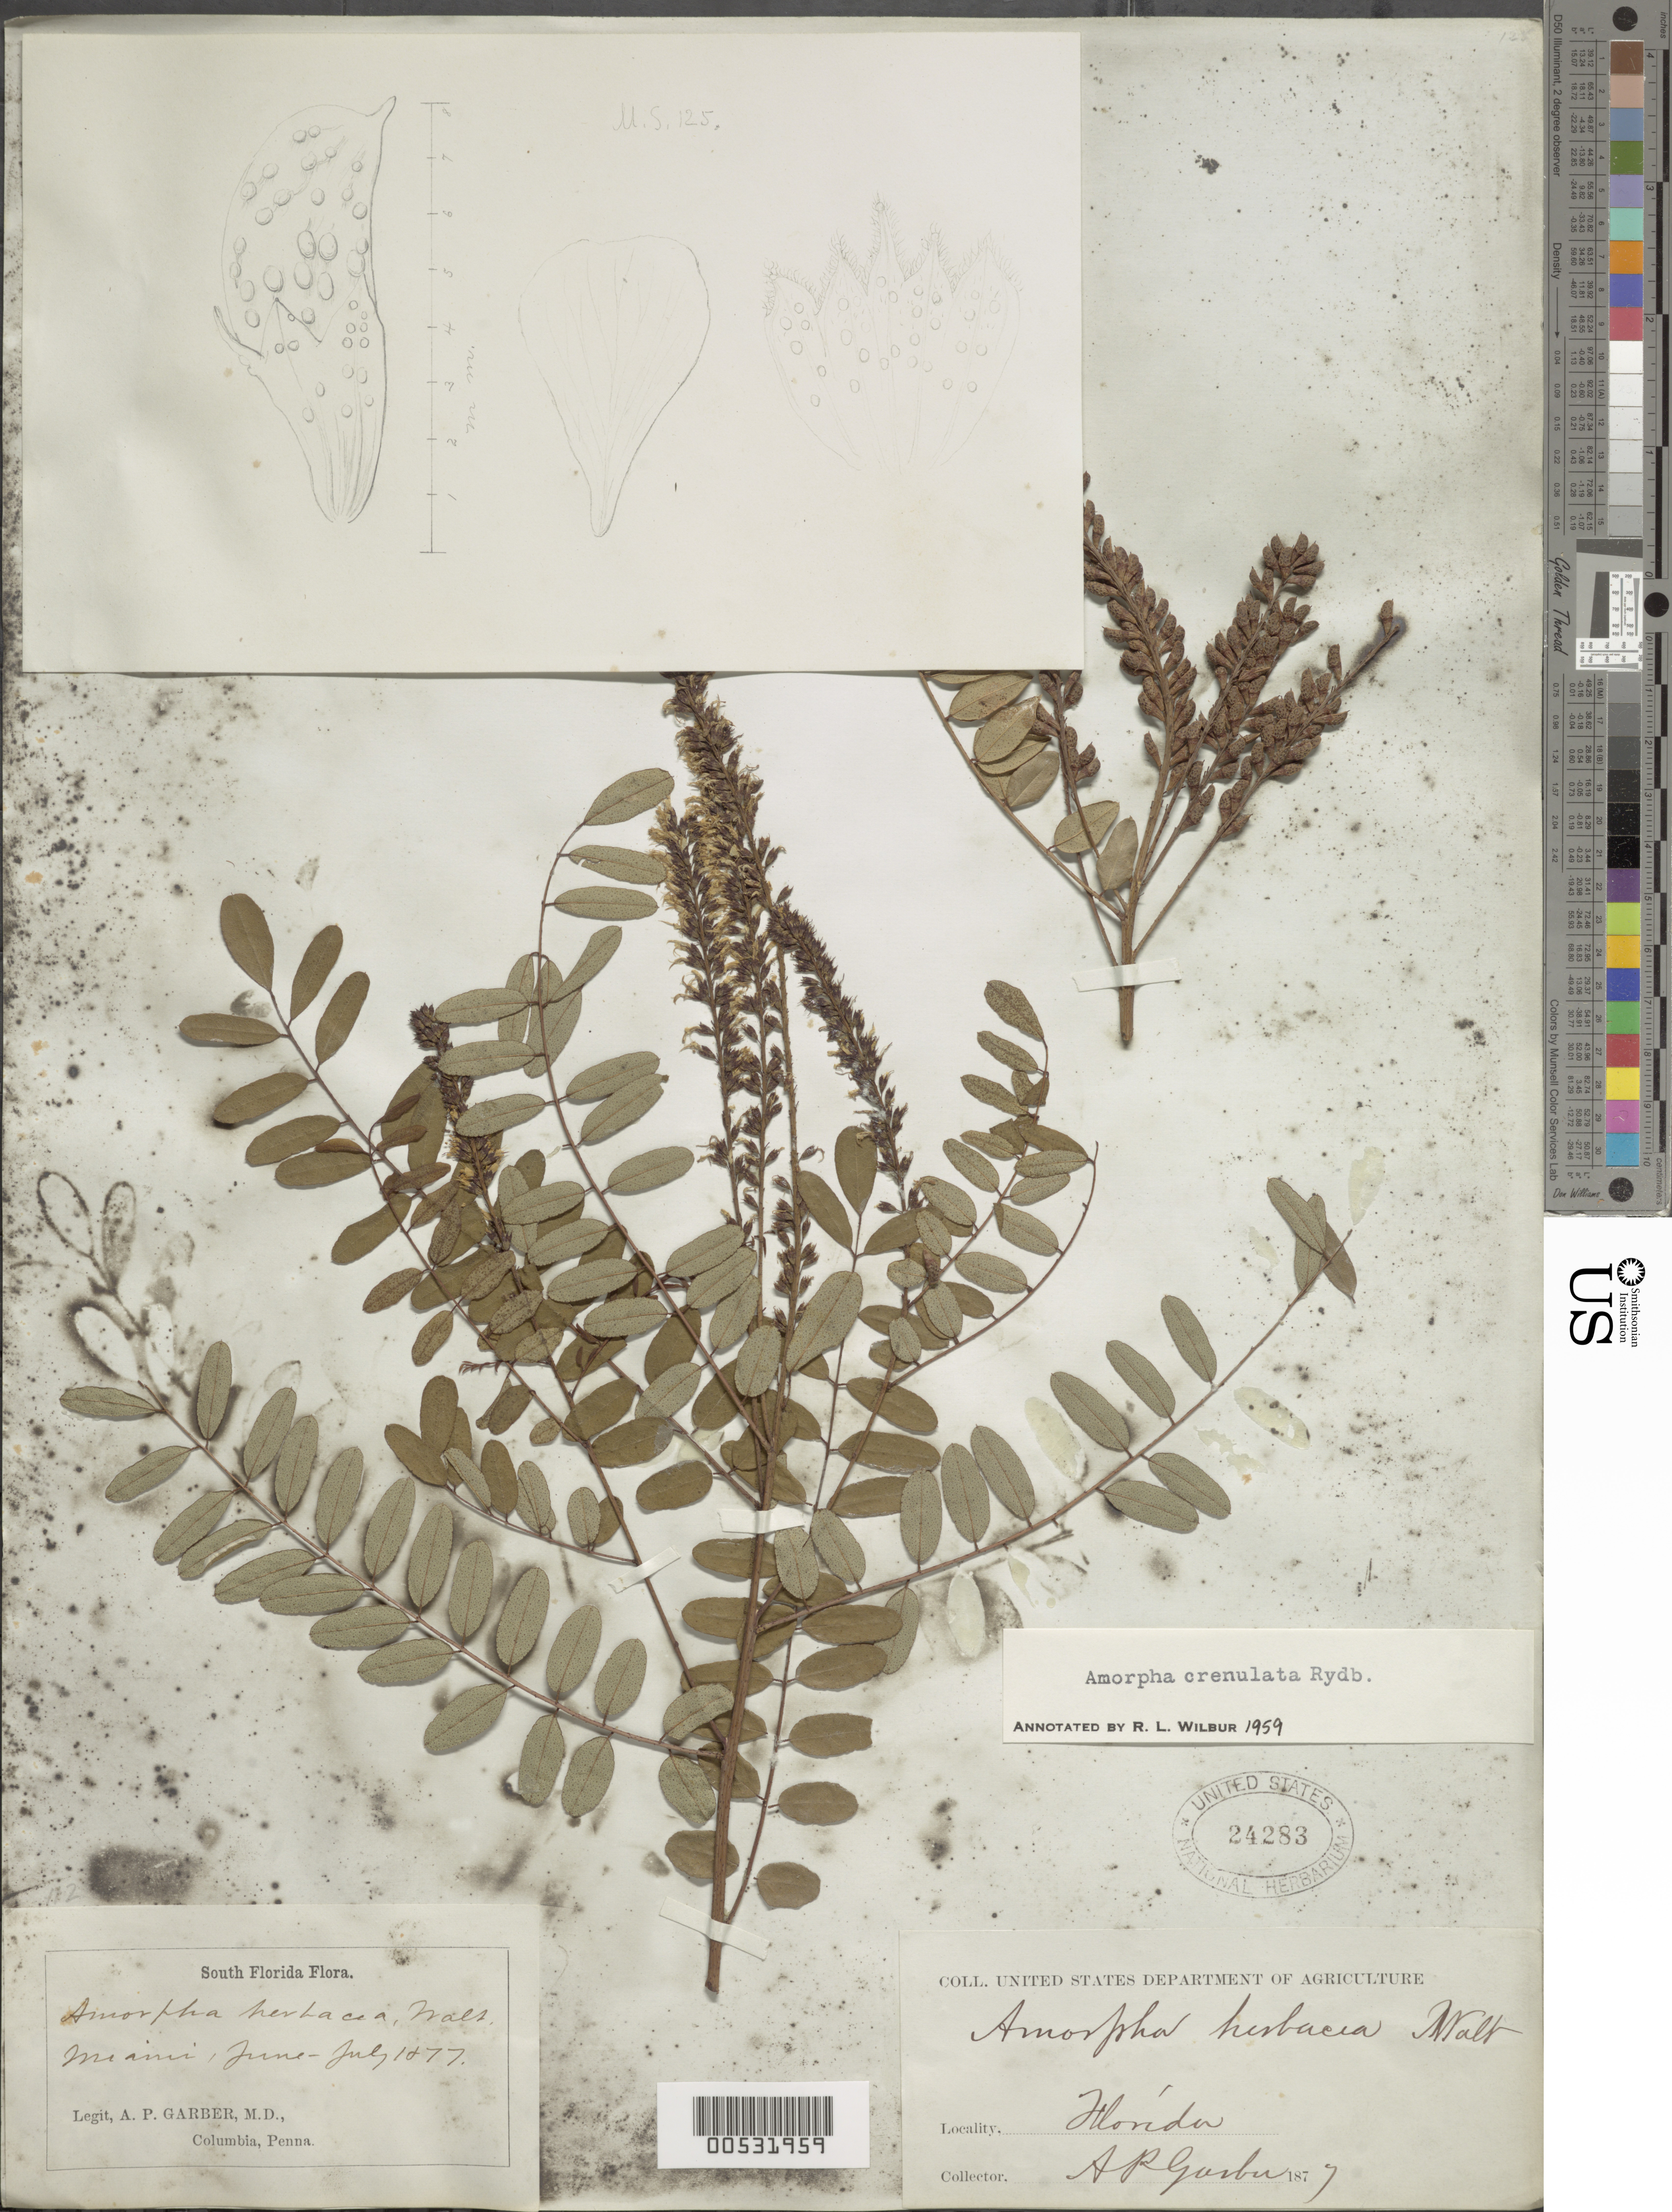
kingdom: Plantae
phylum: Tracheophyta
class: Magnoliopsida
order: Fabales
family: Fabaceae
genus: Amorpha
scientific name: Amorpha crenulata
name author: Rydb.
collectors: A. P. Garber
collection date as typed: Jun 1877 to -- Jul 1877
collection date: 1877-06/1877-07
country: United States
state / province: Florida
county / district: Dade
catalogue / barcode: US 24283